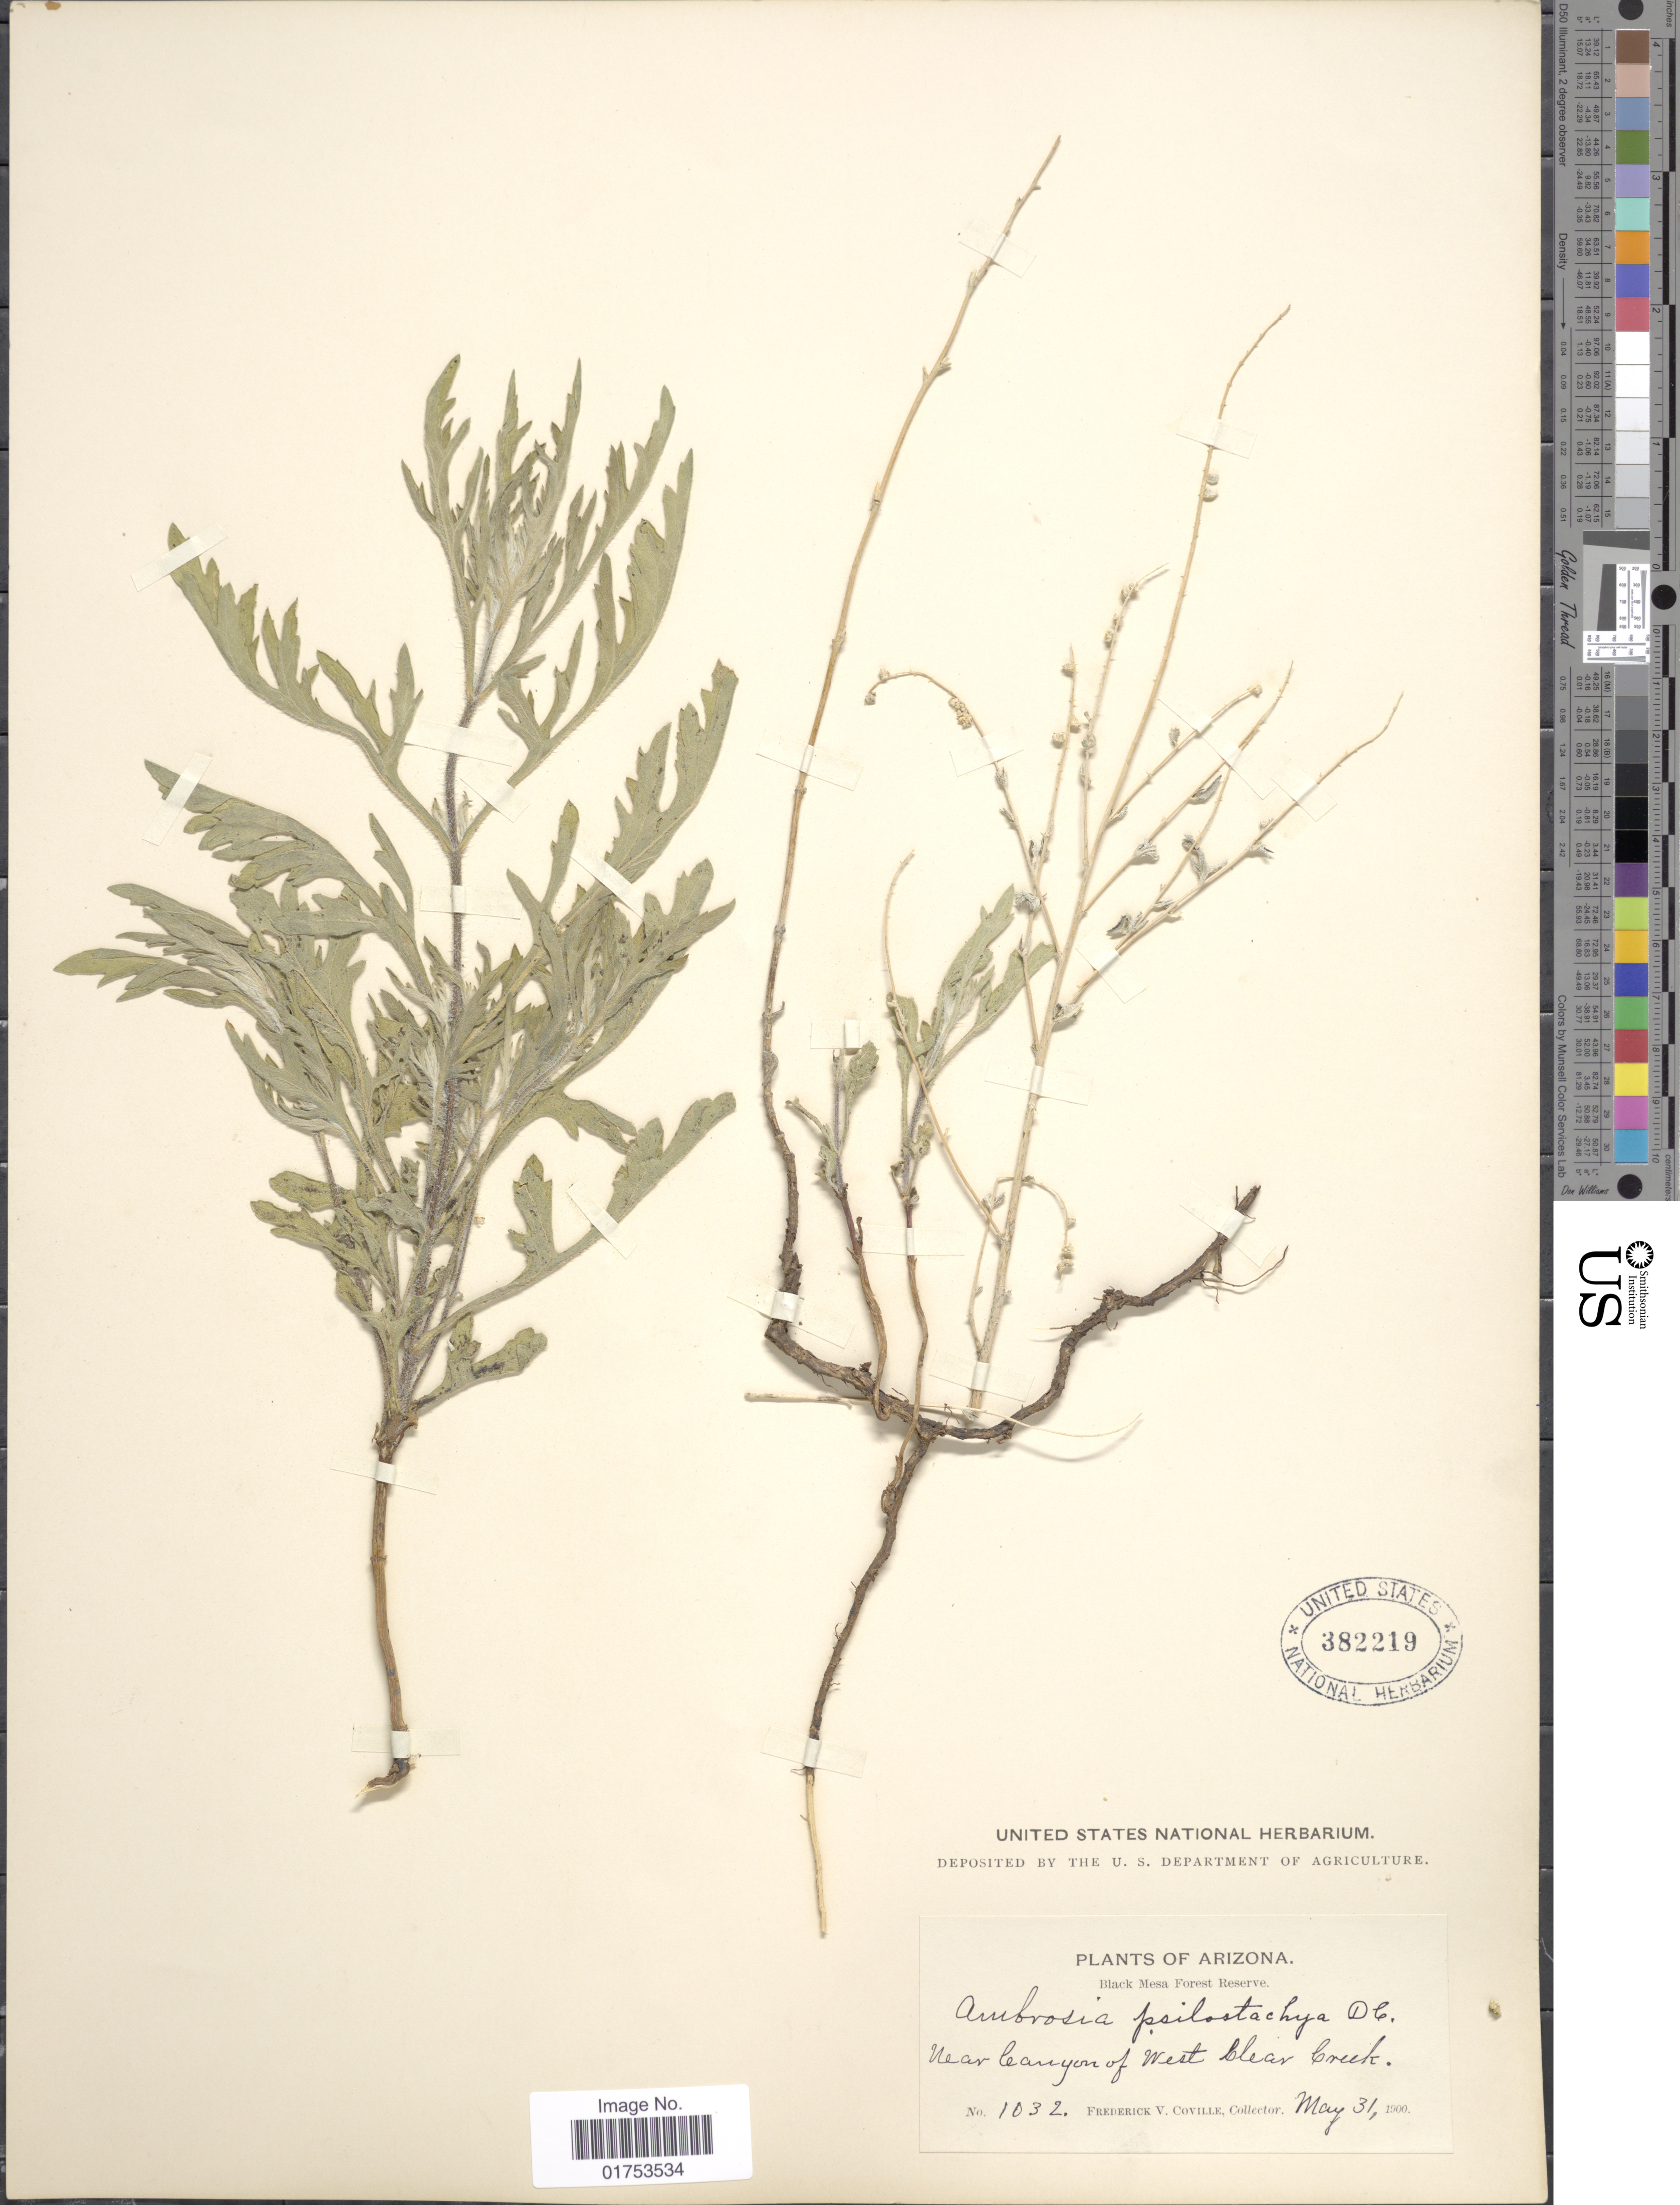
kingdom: Plantae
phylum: Tracheophyta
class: Magnoliopsida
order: Asterales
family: Asteraceae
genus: Ambrosia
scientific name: Ambrosia psilostachya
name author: DC.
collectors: F. V. Coville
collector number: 1032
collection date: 1900-05-31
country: United States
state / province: Arizona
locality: Black Mesa Forest Reserve, Near Canyon of West Clear Creek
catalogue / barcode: US 382219